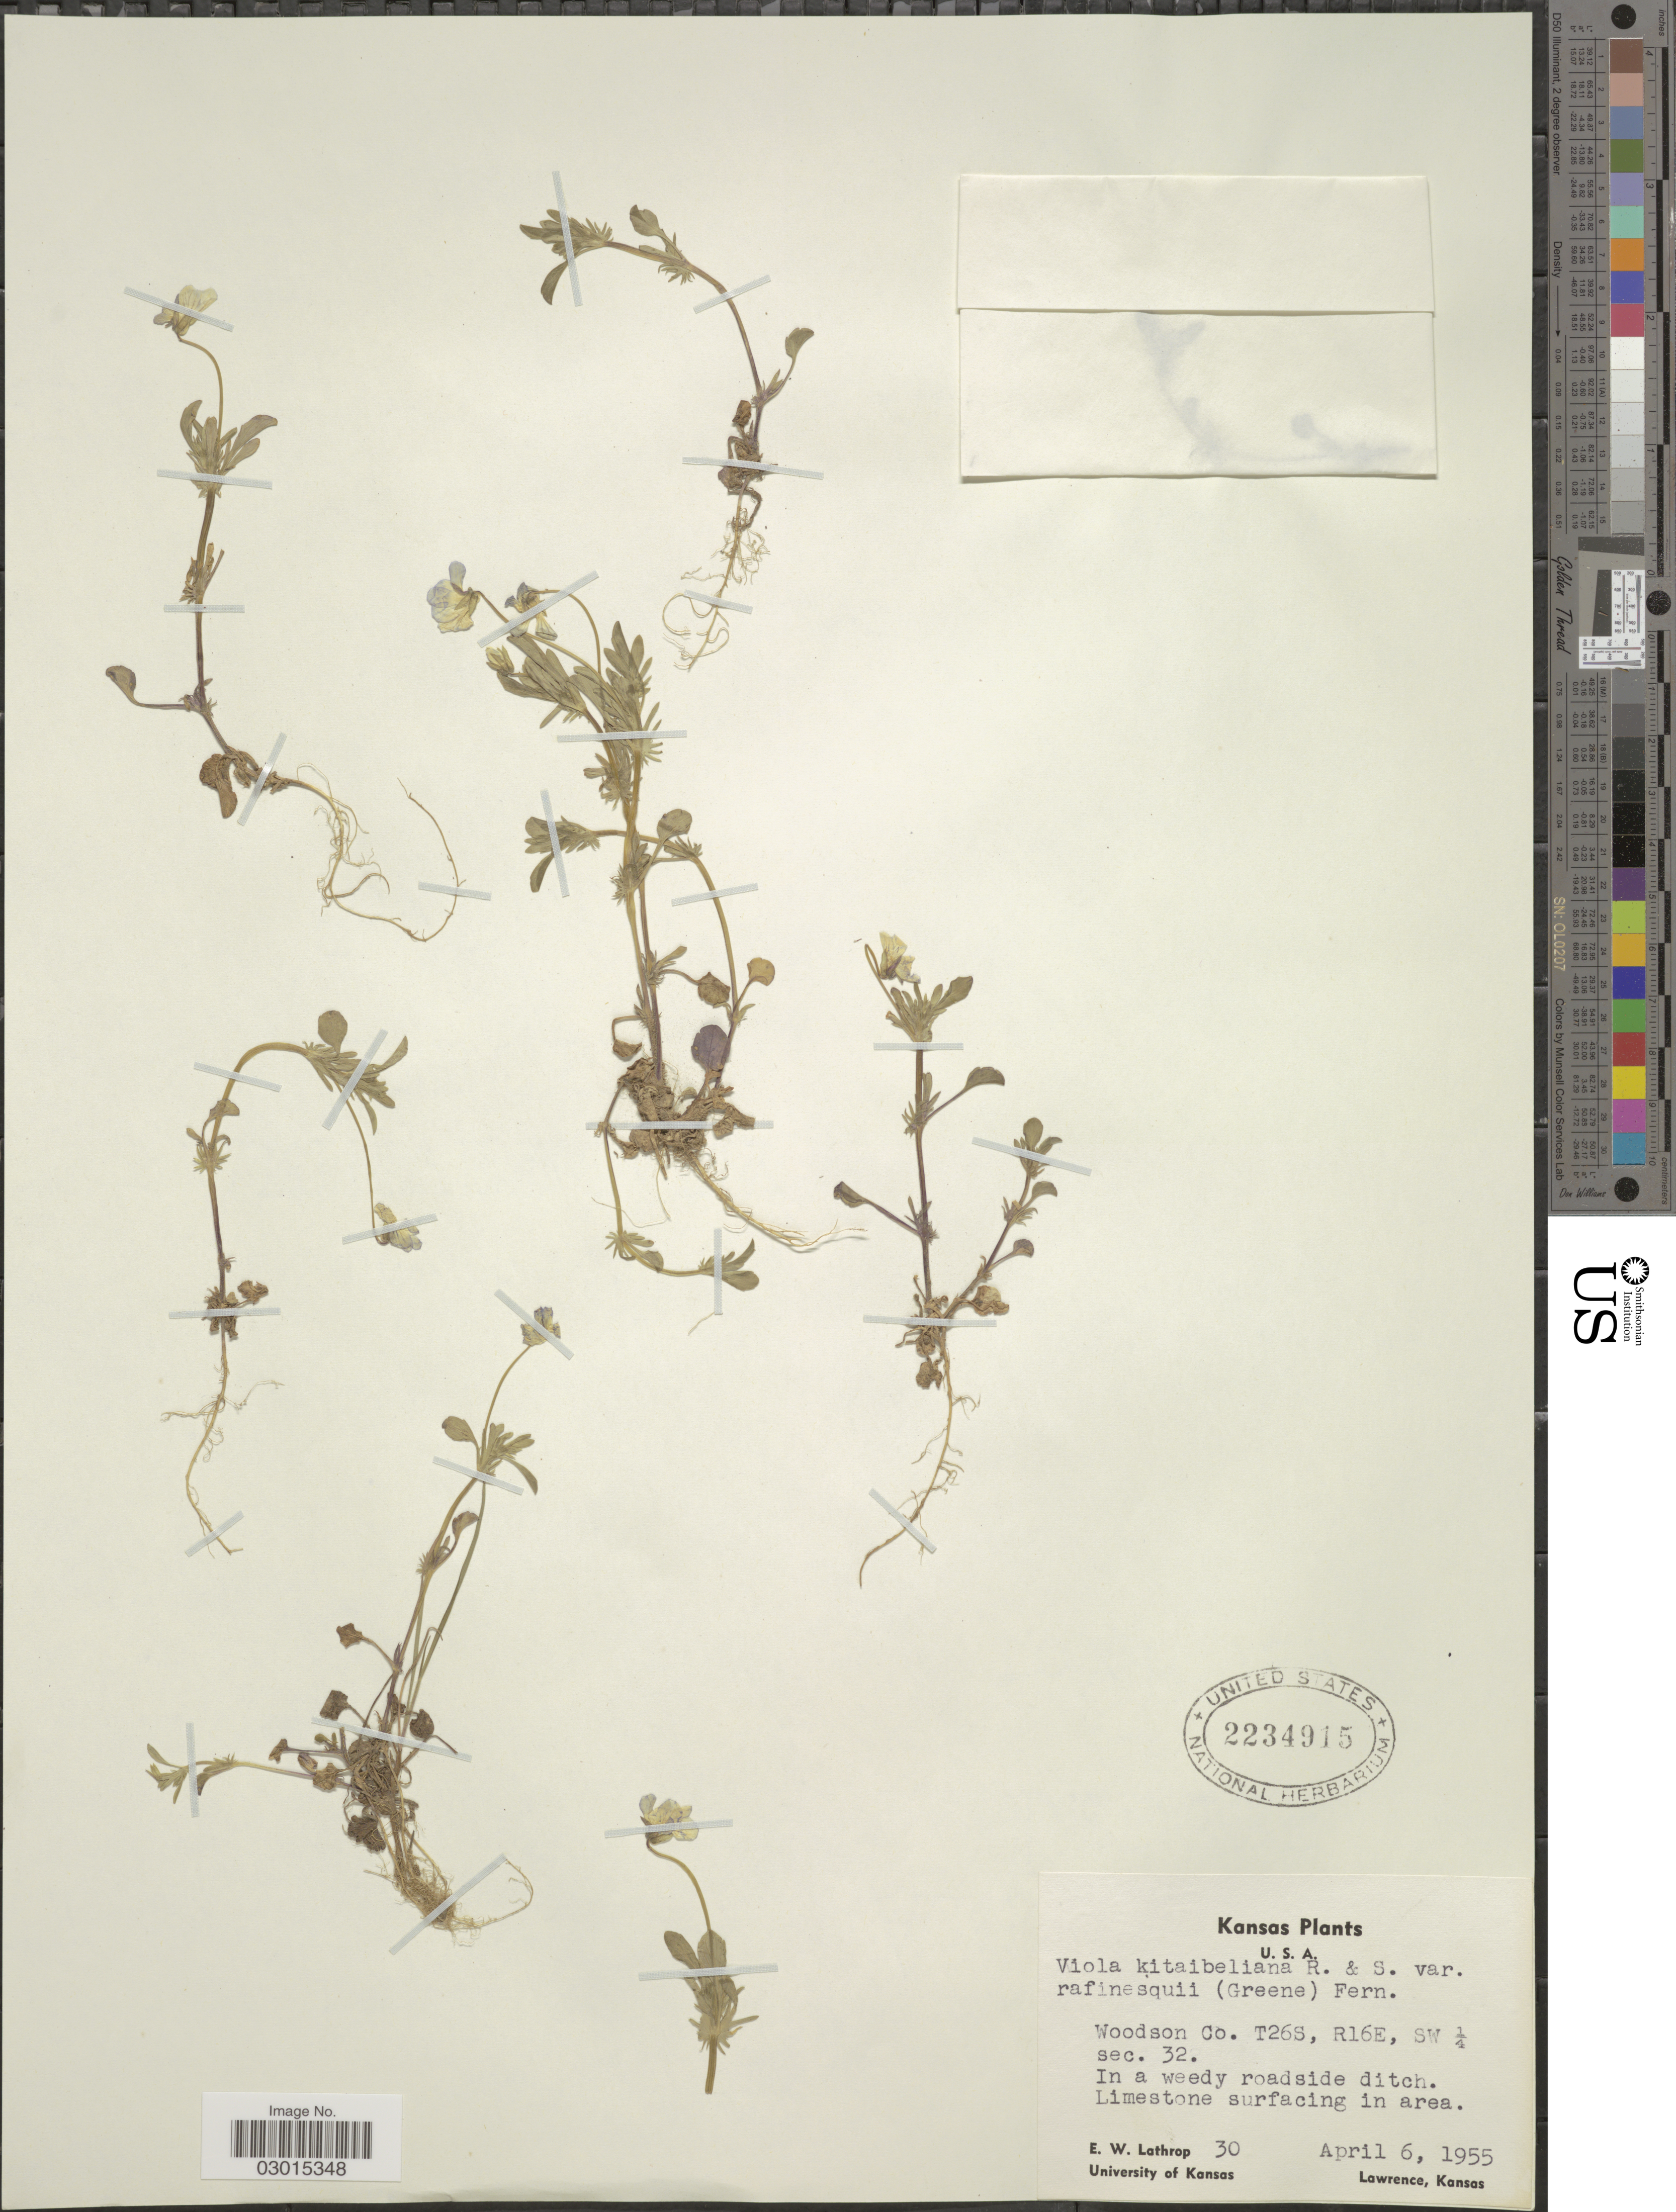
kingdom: Plantae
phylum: Tracheophyta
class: Magnoliopsida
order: Malpighiales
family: Violaceae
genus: Viola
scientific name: Viola kitaibeliana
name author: Schult.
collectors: E. W. Lathrop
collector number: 30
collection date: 1955-04-06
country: United States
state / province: Kansas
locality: U.S.A. Woodson Co. T26S, R16E, SW ¼ sec. 32.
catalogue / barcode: US 2234915